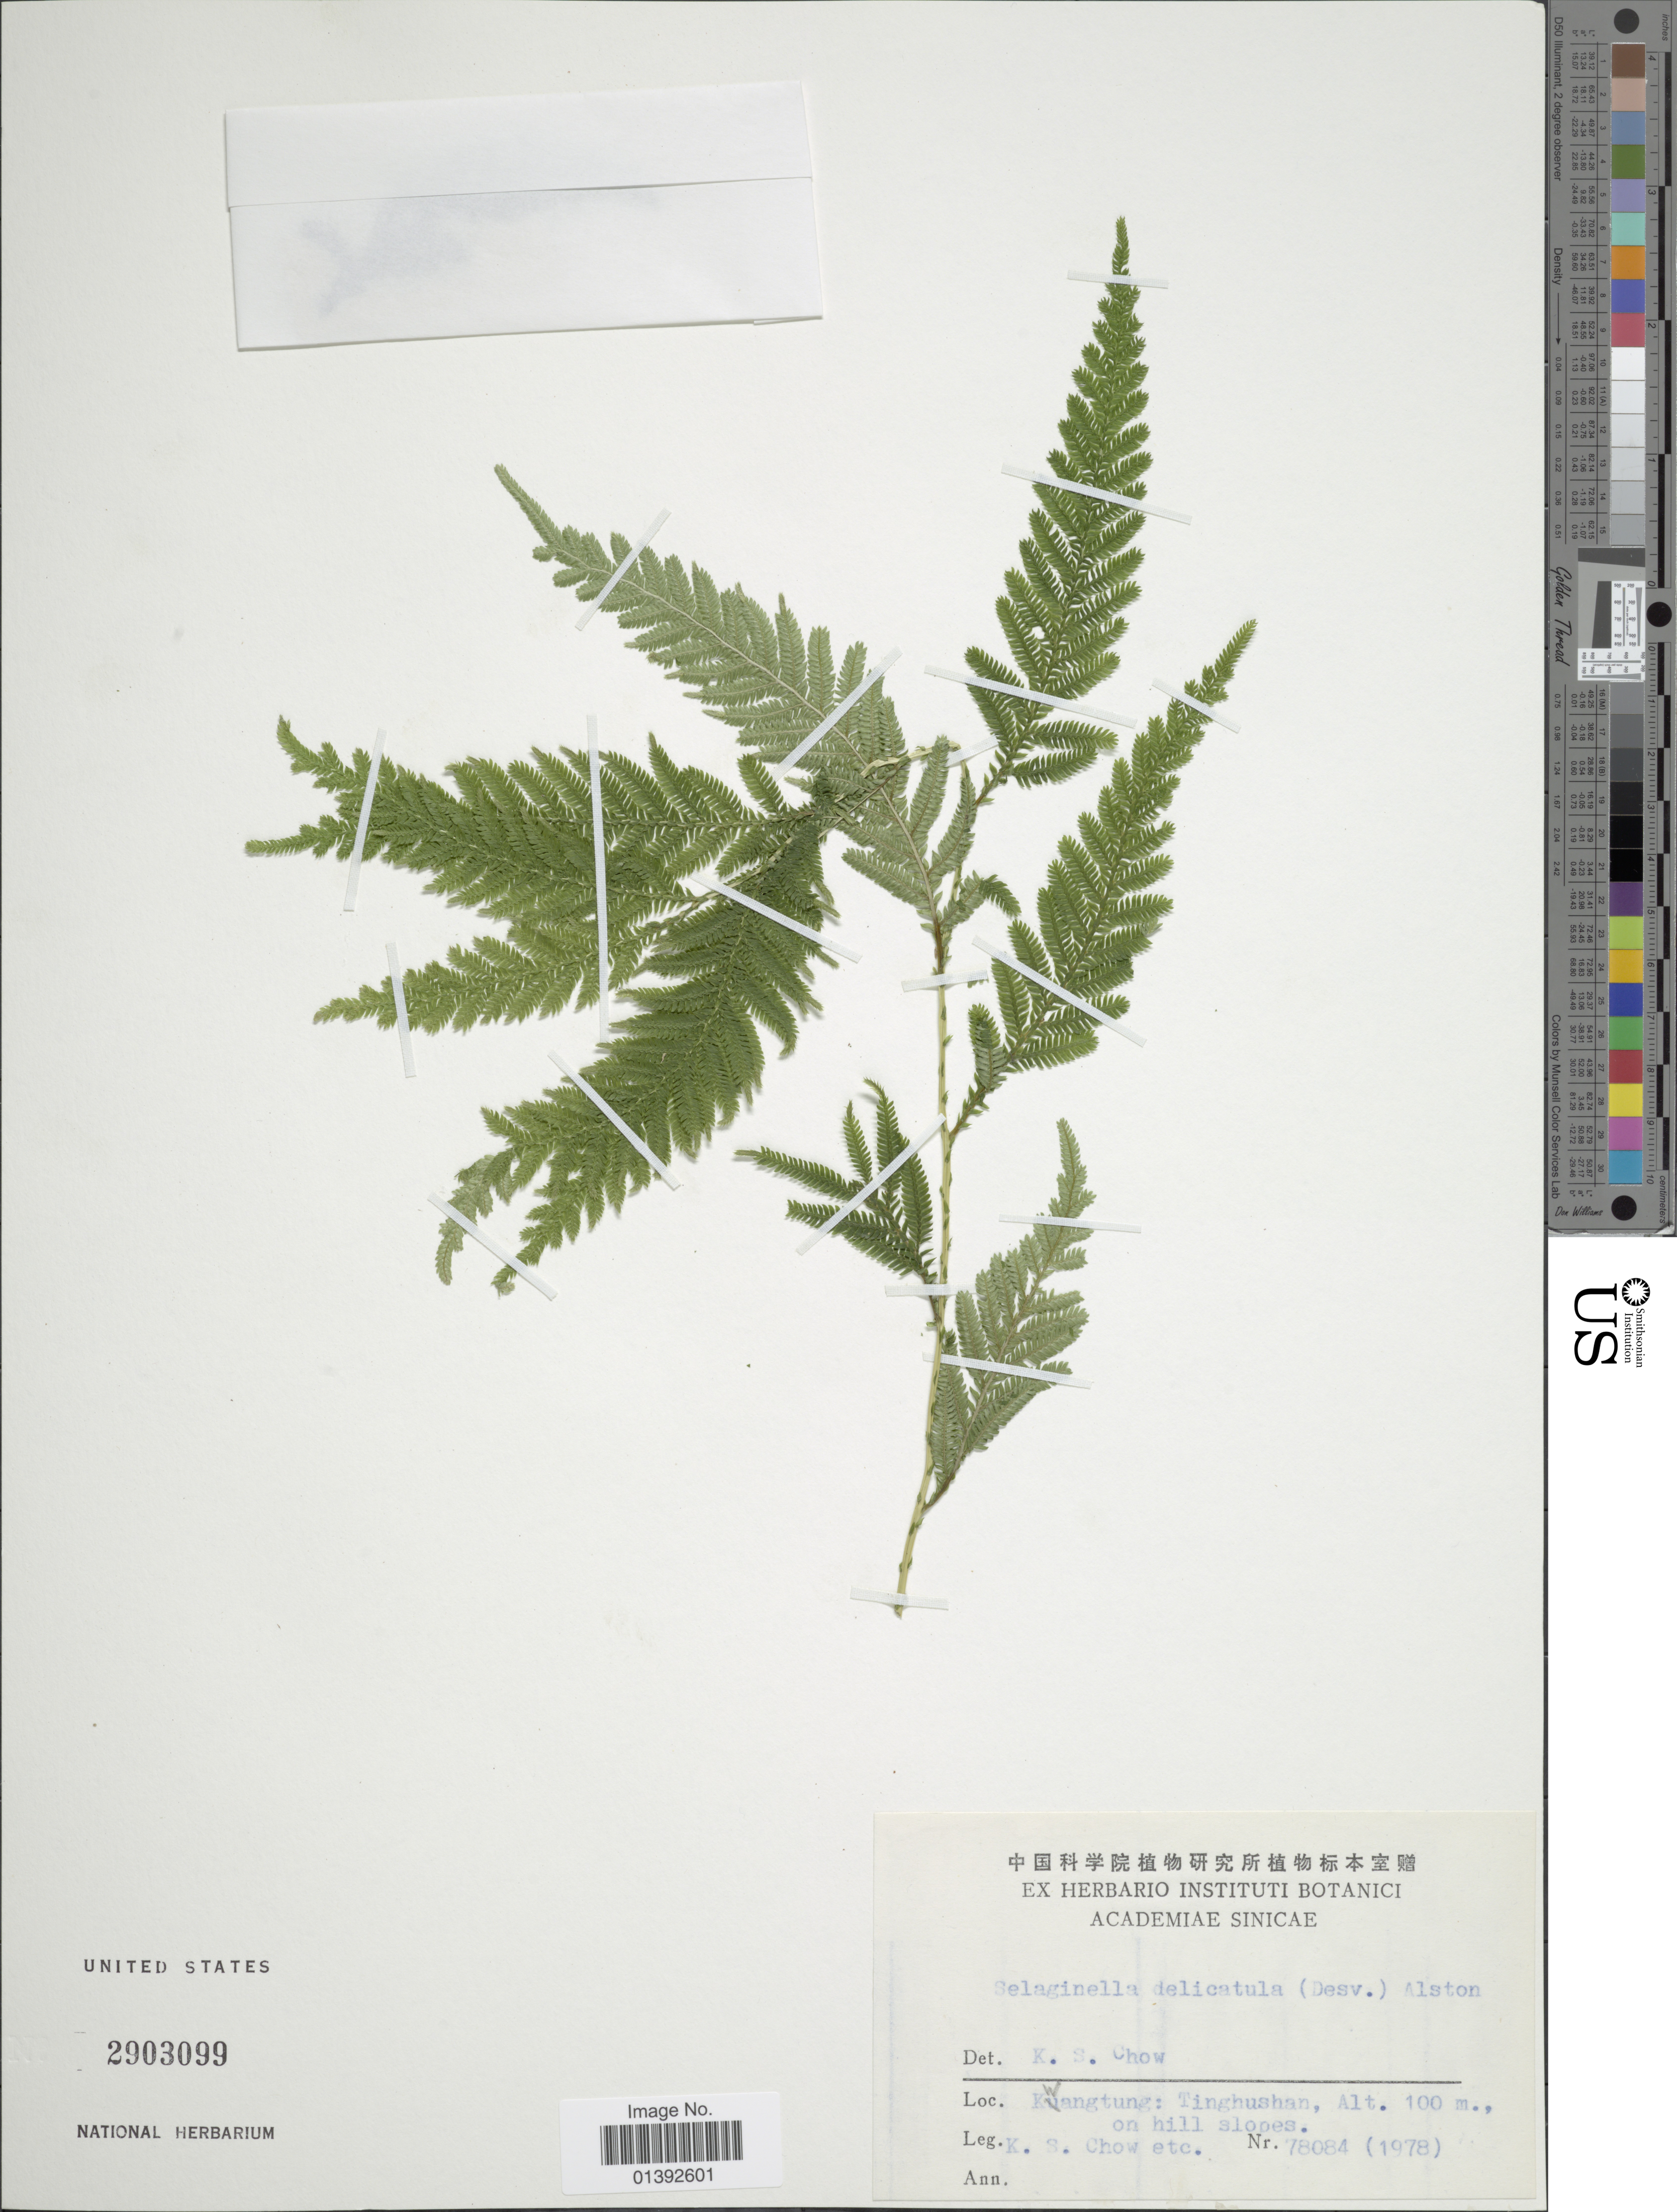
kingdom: Plantae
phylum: Tracheophyta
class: Lycopodiopsida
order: Selaginellales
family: Selaginellaceae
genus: Selaginella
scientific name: Selaginella delicatula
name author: (Desv.) Alston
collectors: K. S. Chow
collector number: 78084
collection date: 1978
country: China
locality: Kwangtung: Tinghushan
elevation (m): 100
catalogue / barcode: US 2903099